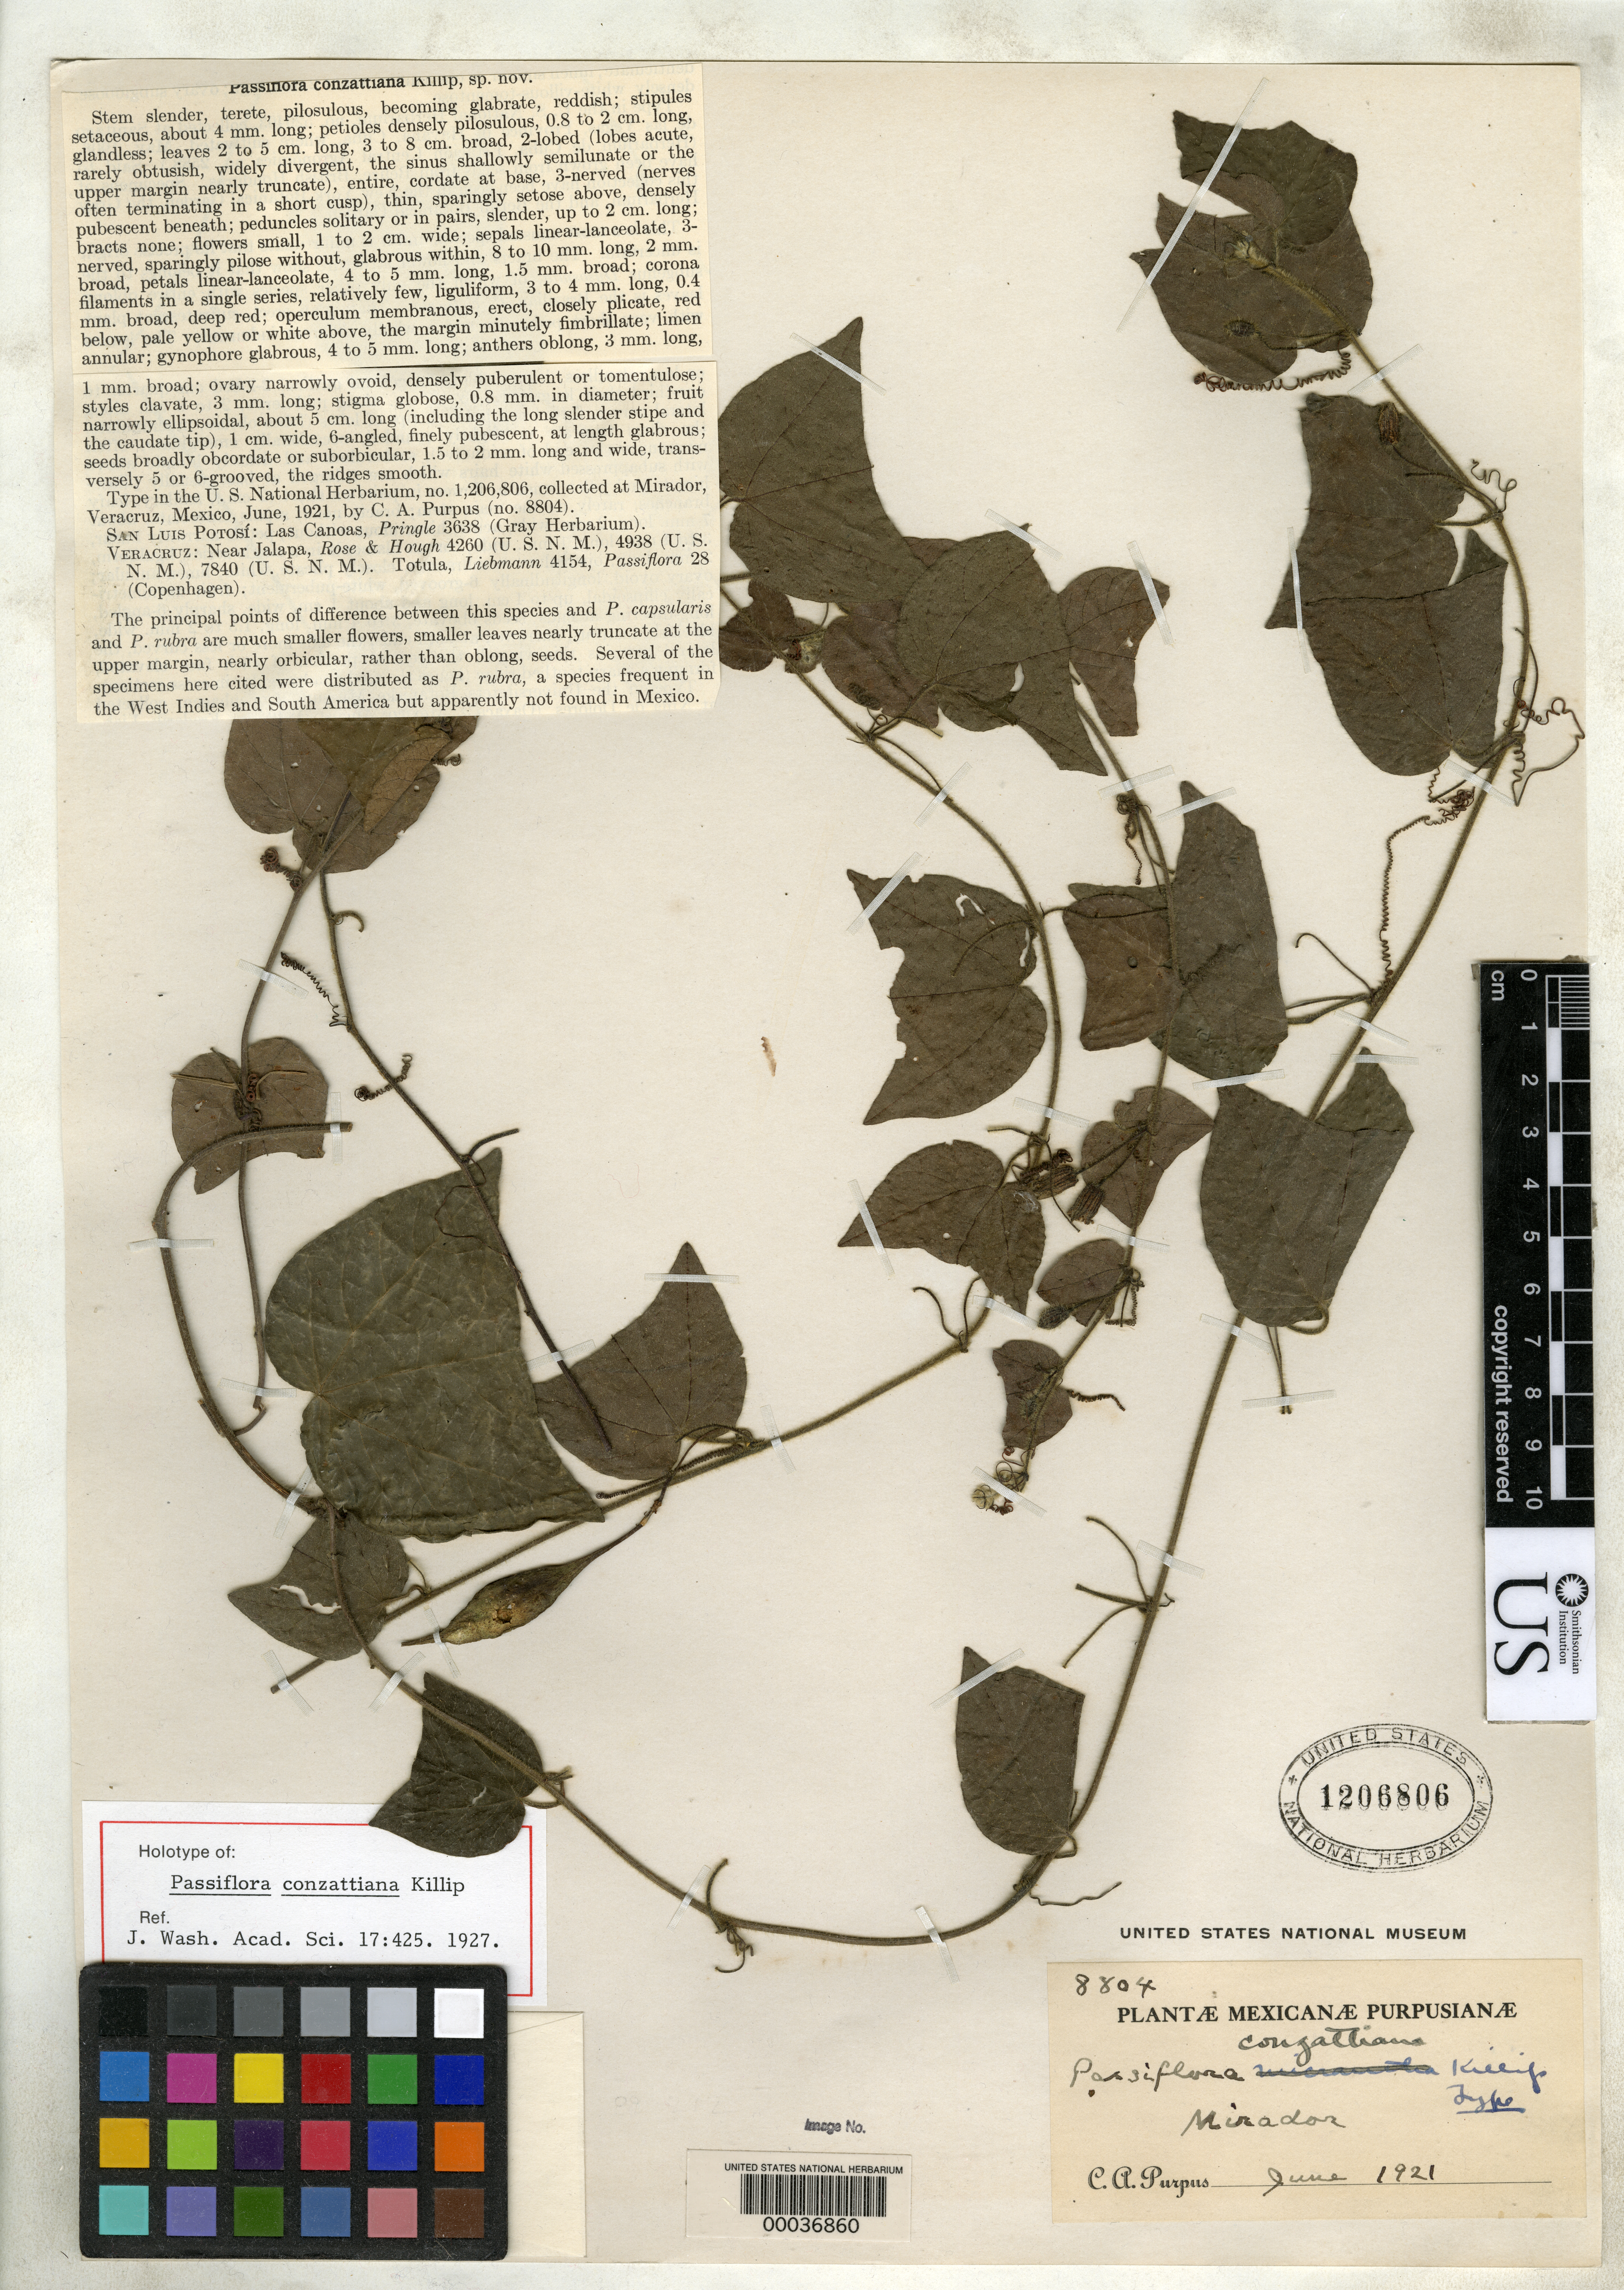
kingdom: Plantae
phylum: Tracheophyta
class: Magnoliopsida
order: Malpighiales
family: Passifloraceae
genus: Passiflora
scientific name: Passiflora conzattiana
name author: Killip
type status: Holotype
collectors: C. A. Purpus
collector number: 8804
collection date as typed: Jun 1921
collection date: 1921-06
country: Mexico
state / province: Veracruz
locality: Mirador.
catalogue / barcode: US 1206806